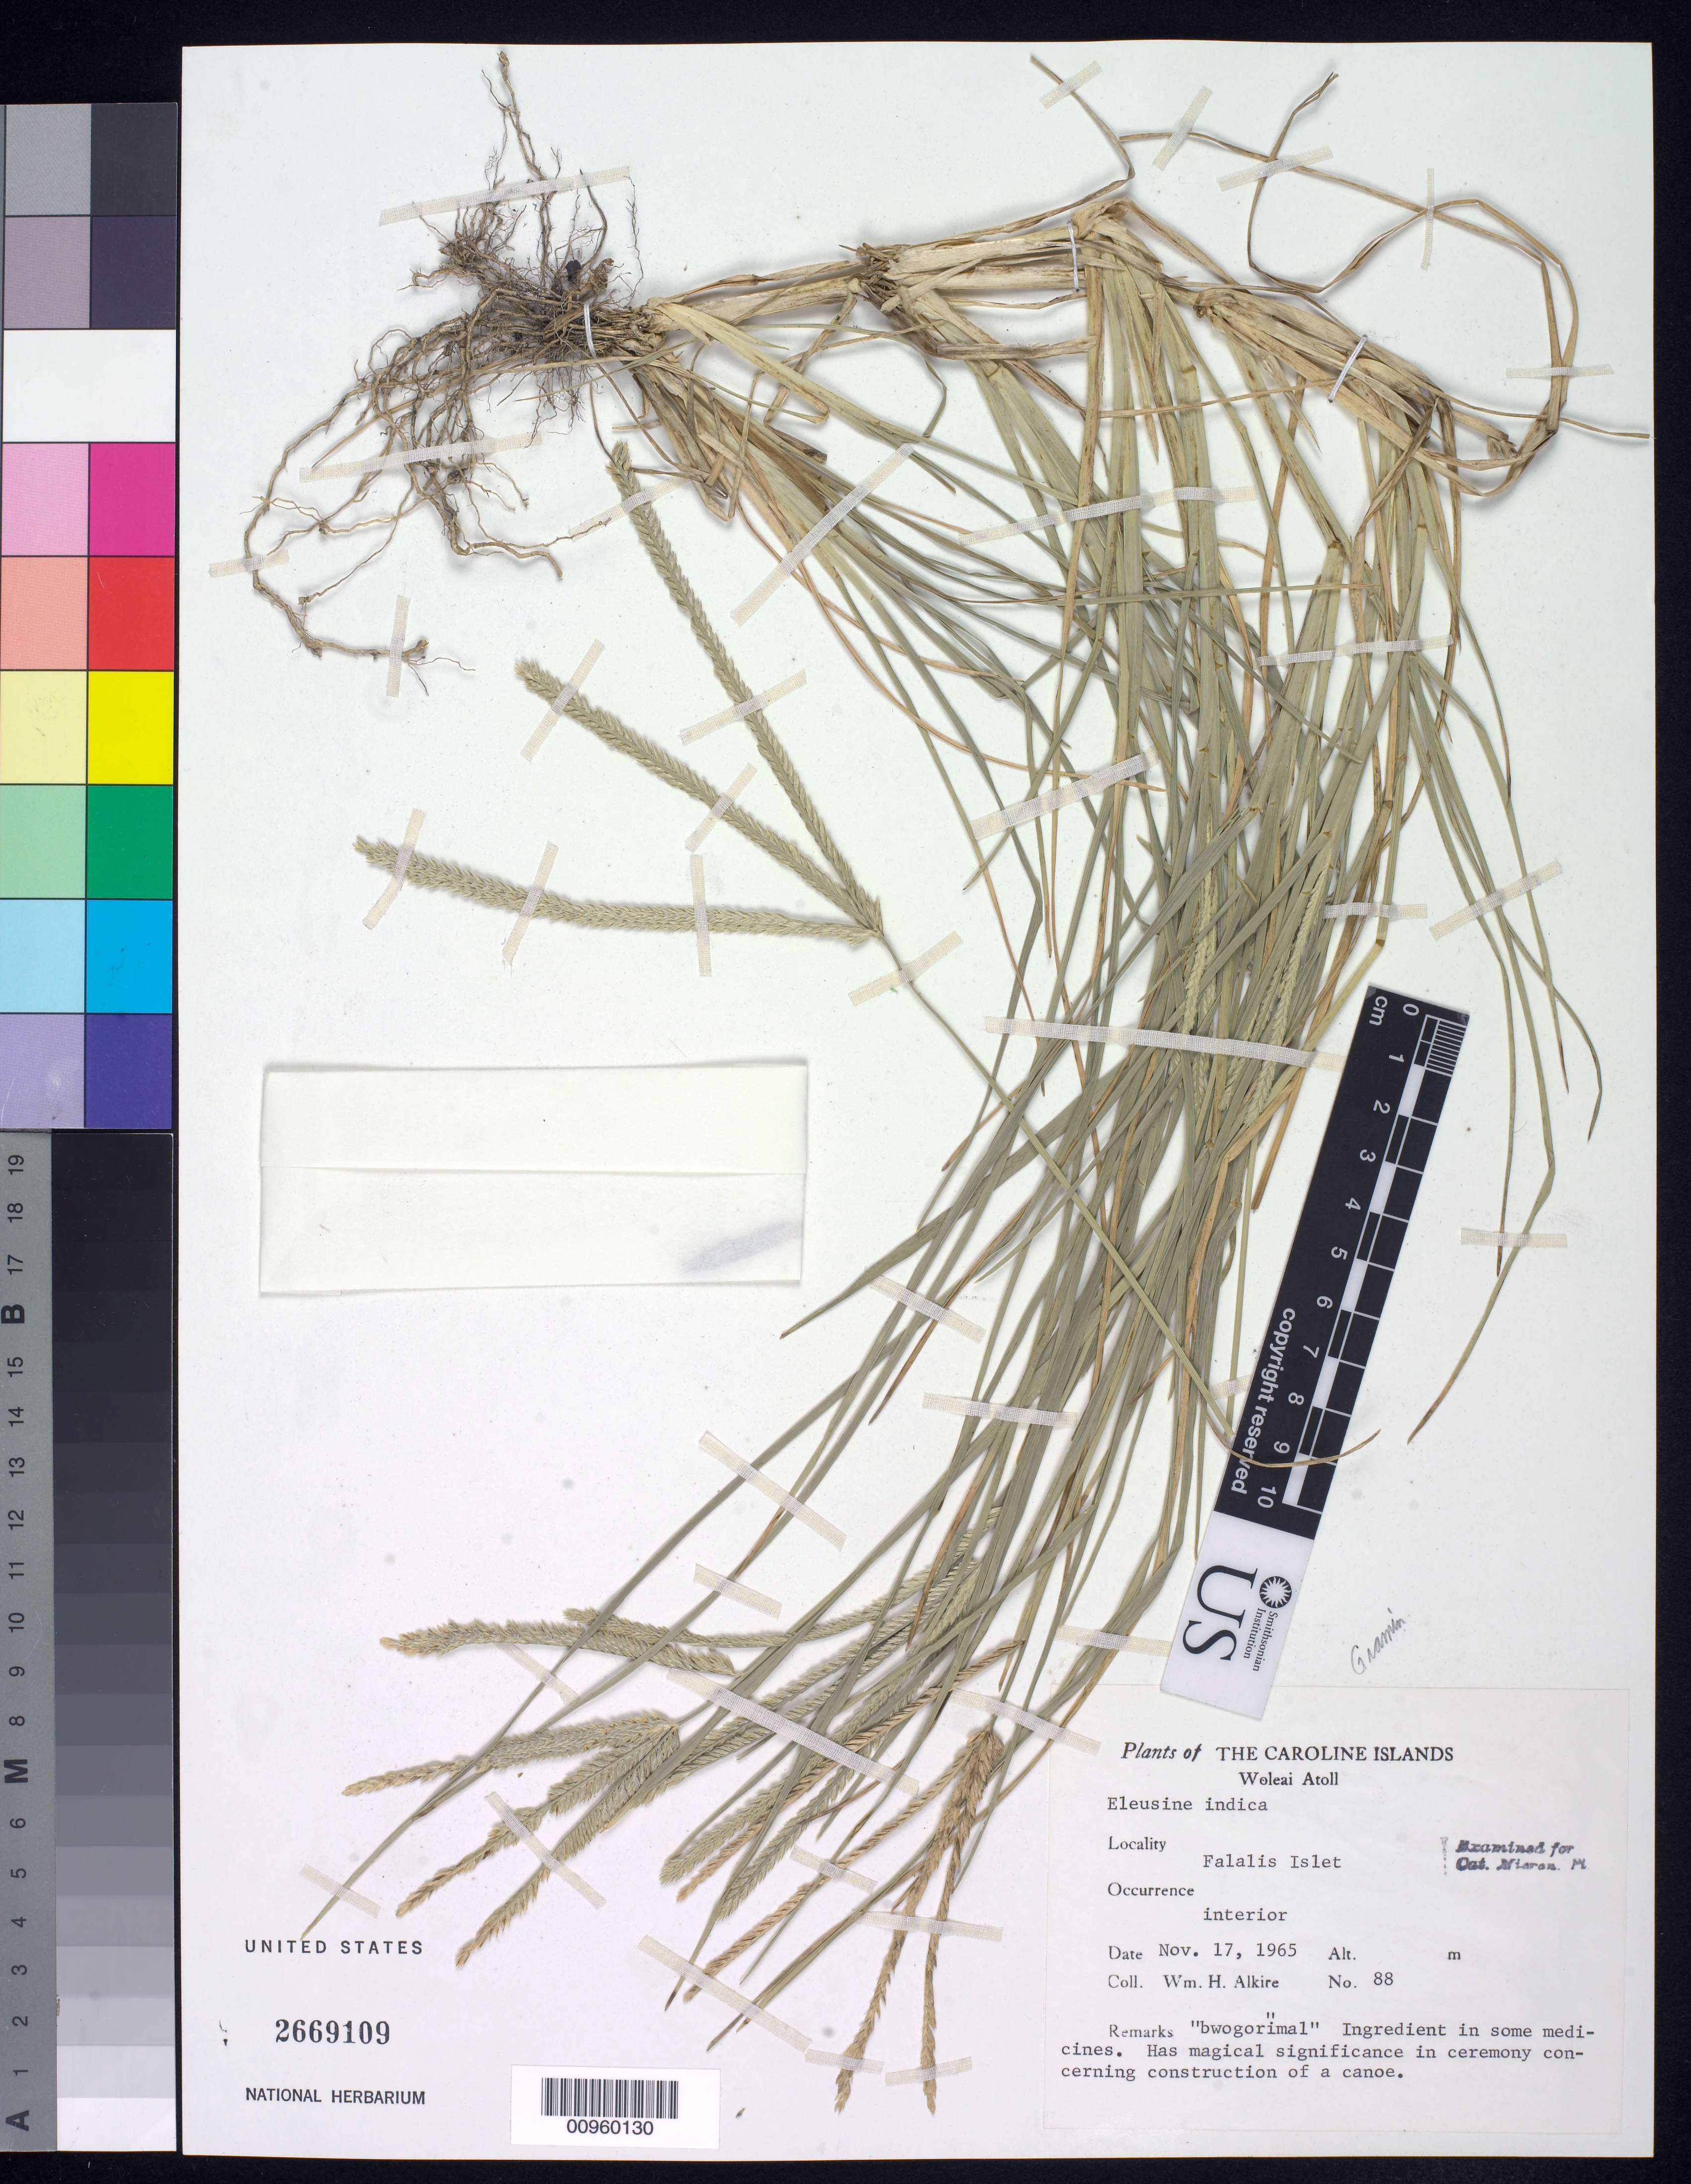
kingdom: Plantae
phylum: Tracheophyta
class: Liliopsida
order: Poales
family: Poaceae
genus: Eleusine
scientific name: Eleusine indica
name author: (L.) Gaertn.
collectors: W. Alkire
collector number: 88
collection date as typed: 17 Nov 1965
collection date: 1965-11-17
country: Micronesia, Federated States of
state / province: Yap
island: Woleai Atoll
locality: Falalis Islet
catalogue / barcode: US 2669109